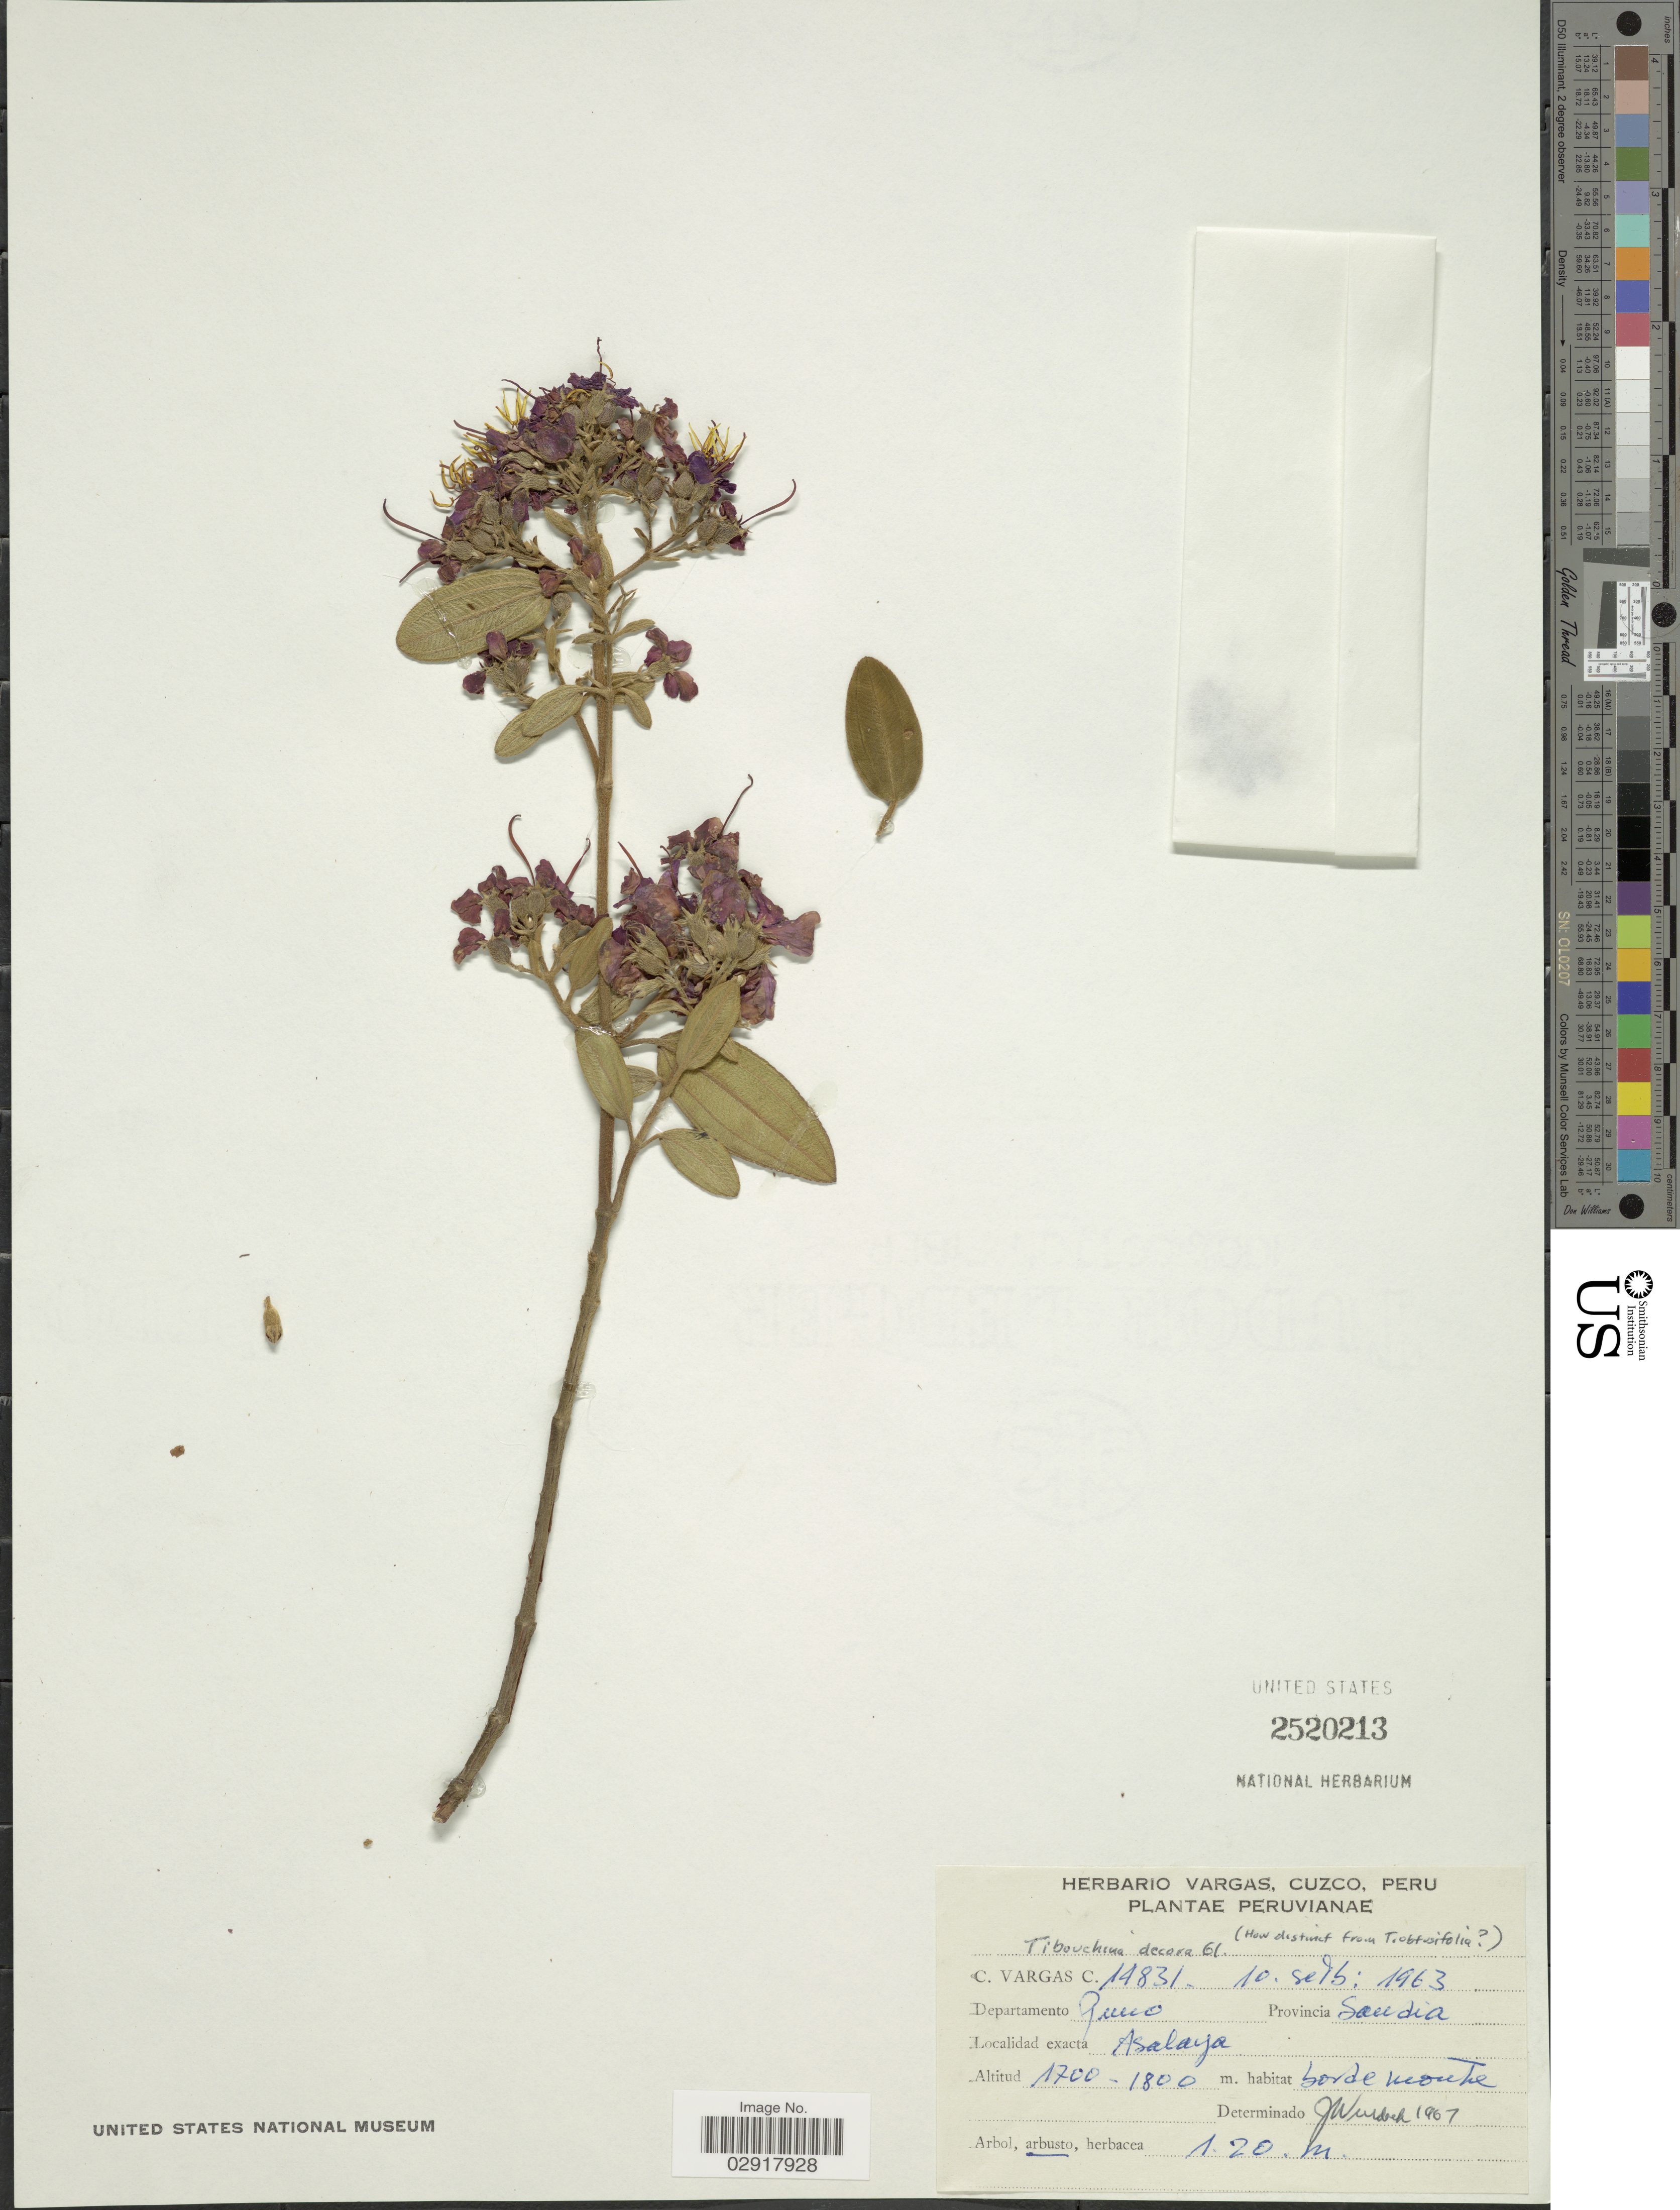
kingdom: Plantae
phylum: Tracheophyta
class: Magnoliopsida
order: Myrtales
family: Melastomataceae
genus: Chaetogastra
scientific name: Chaetogastra decora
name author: (Gleason) P.J.F. Guim. & Michelang.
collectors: C. Vargas Calderón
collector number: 14831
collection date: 1963-09-10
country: Peru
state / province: Cusco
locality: Departamento Cuzco. Provincia Sandia. Asalaya.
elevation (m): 1700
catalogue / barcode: US 2520213